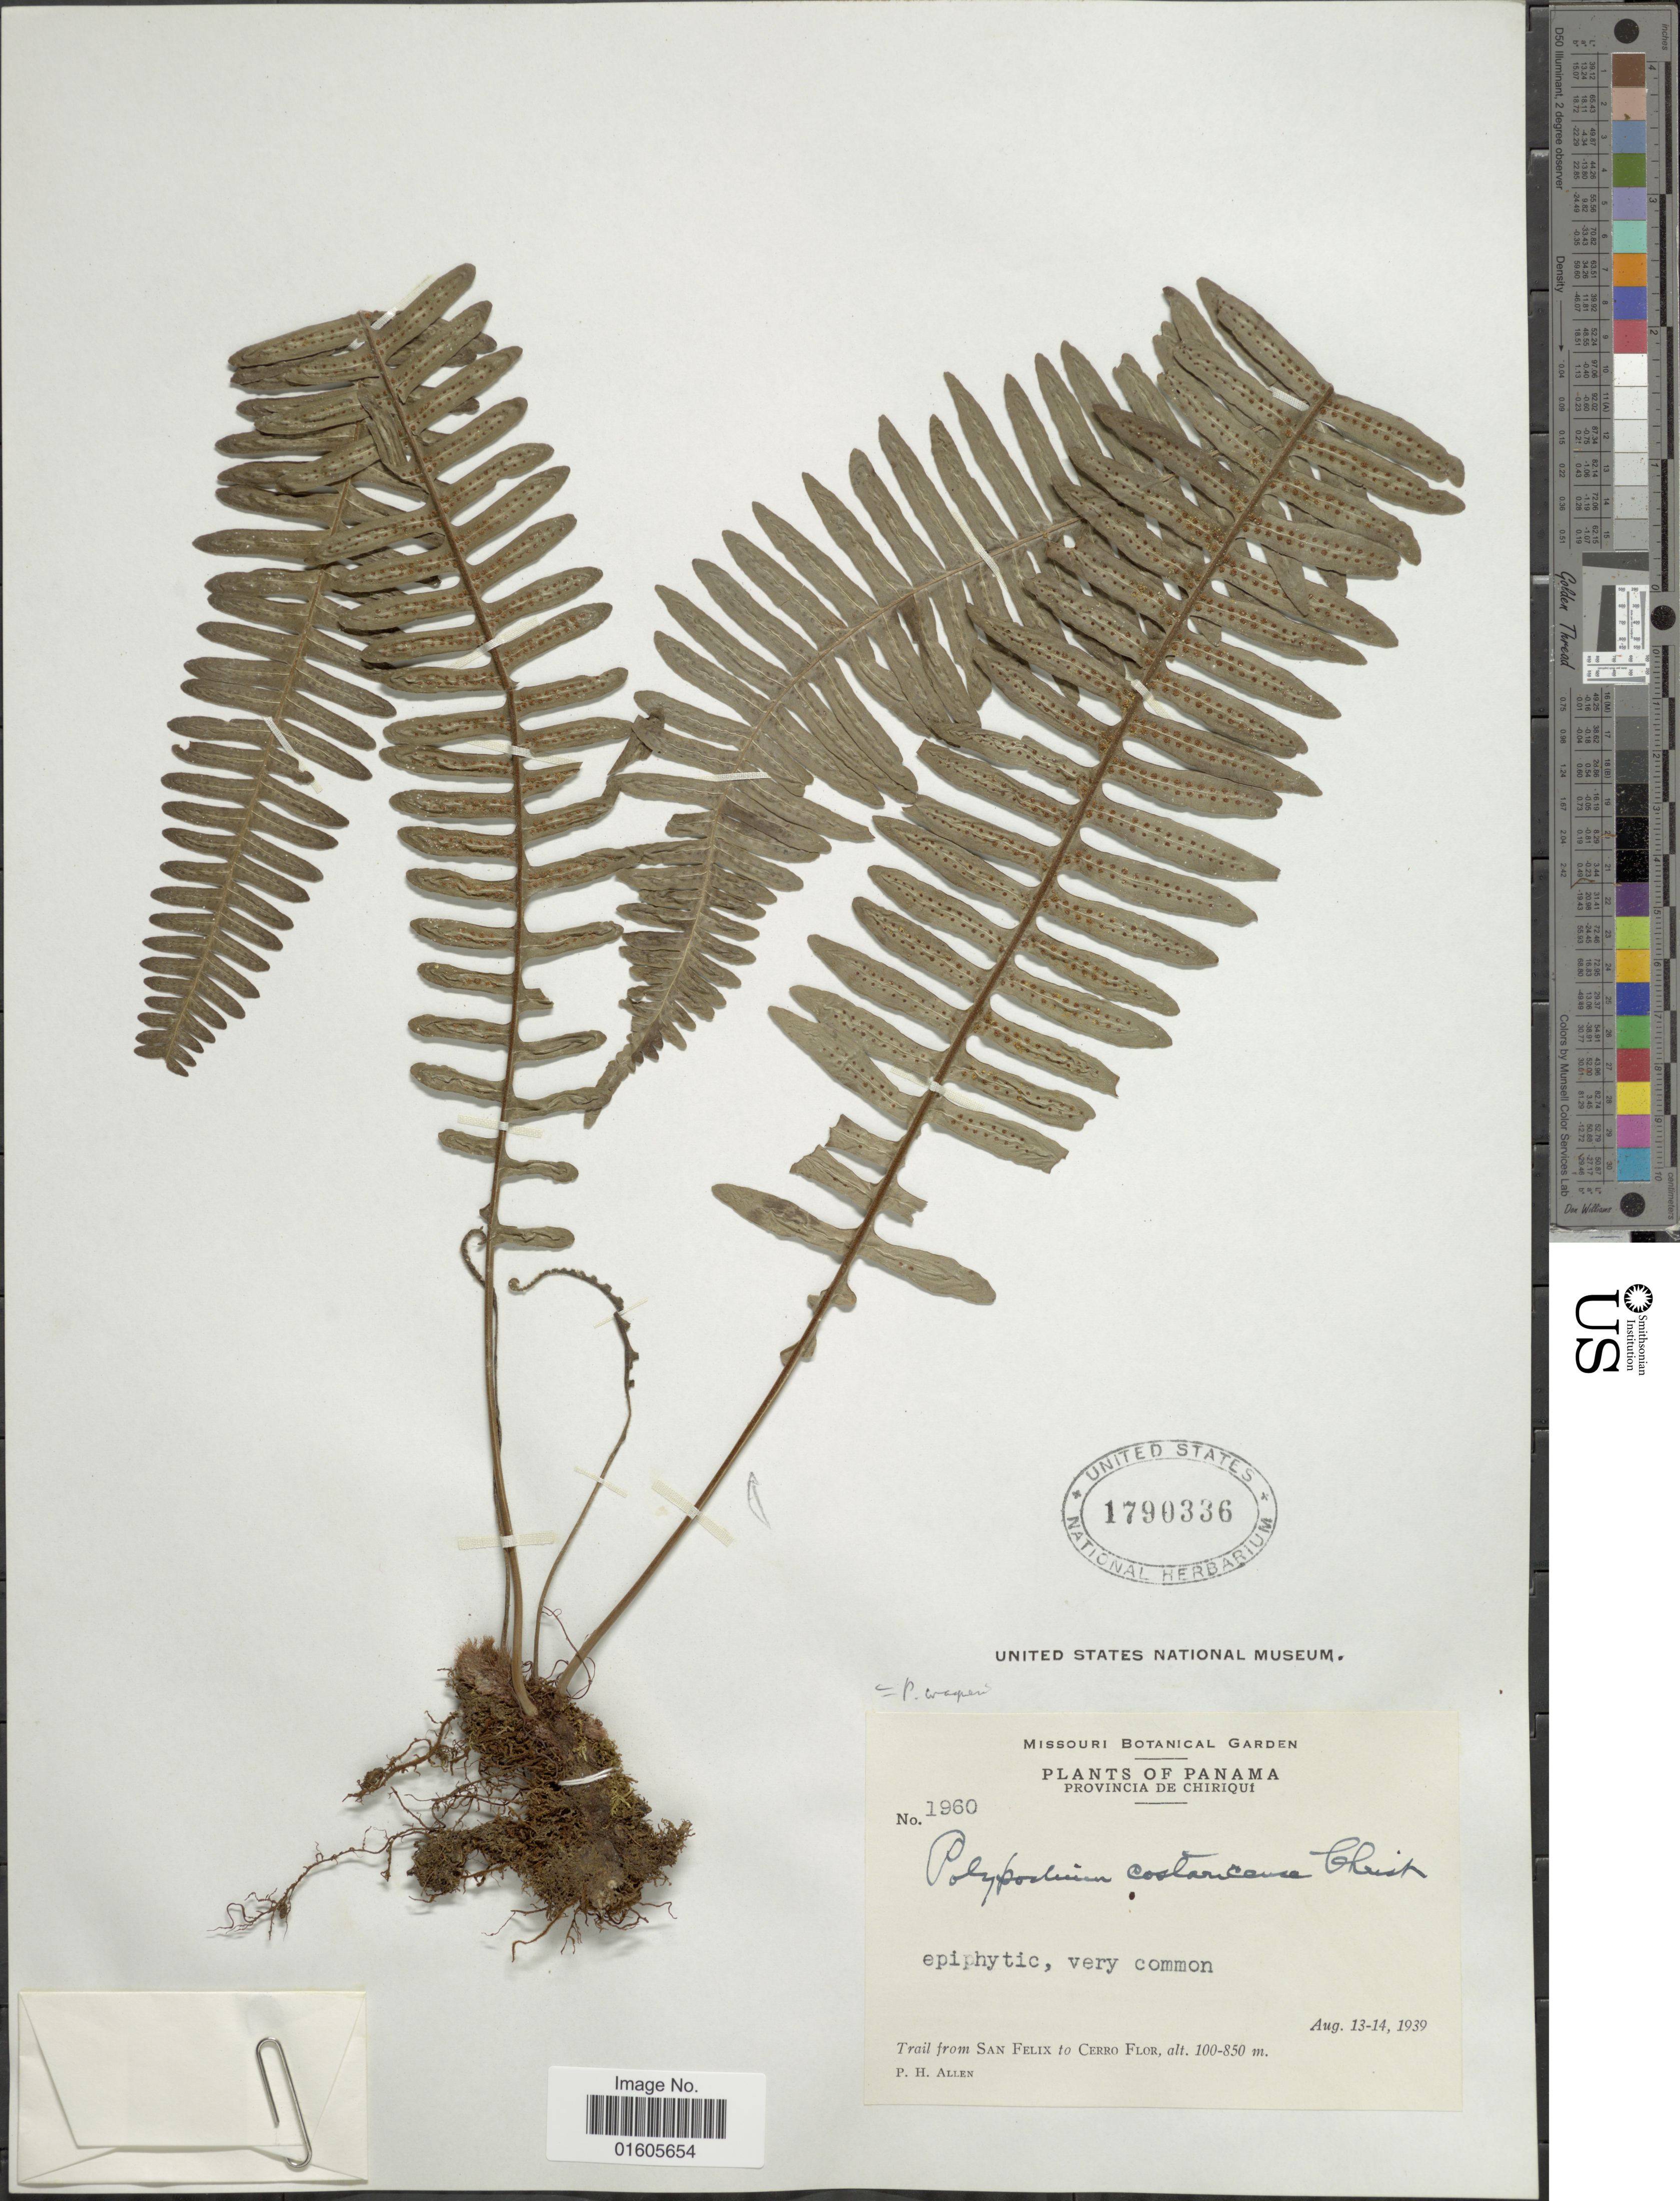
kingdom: Plantae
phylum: Tracheophyta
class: Polypodiopsida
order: Polypodiales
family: Polypodiaceae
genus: Serpocaulon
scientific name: Serpocaulon wagneri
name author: (Mett.) A.R. Sm.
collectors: P. H. Allen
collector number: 1960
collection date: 1939-08-13/1939-08-14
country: Panama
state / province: Chiriqui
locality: Trail from San Felix to Cerro Flor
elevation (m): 100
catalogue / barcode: US 1790336